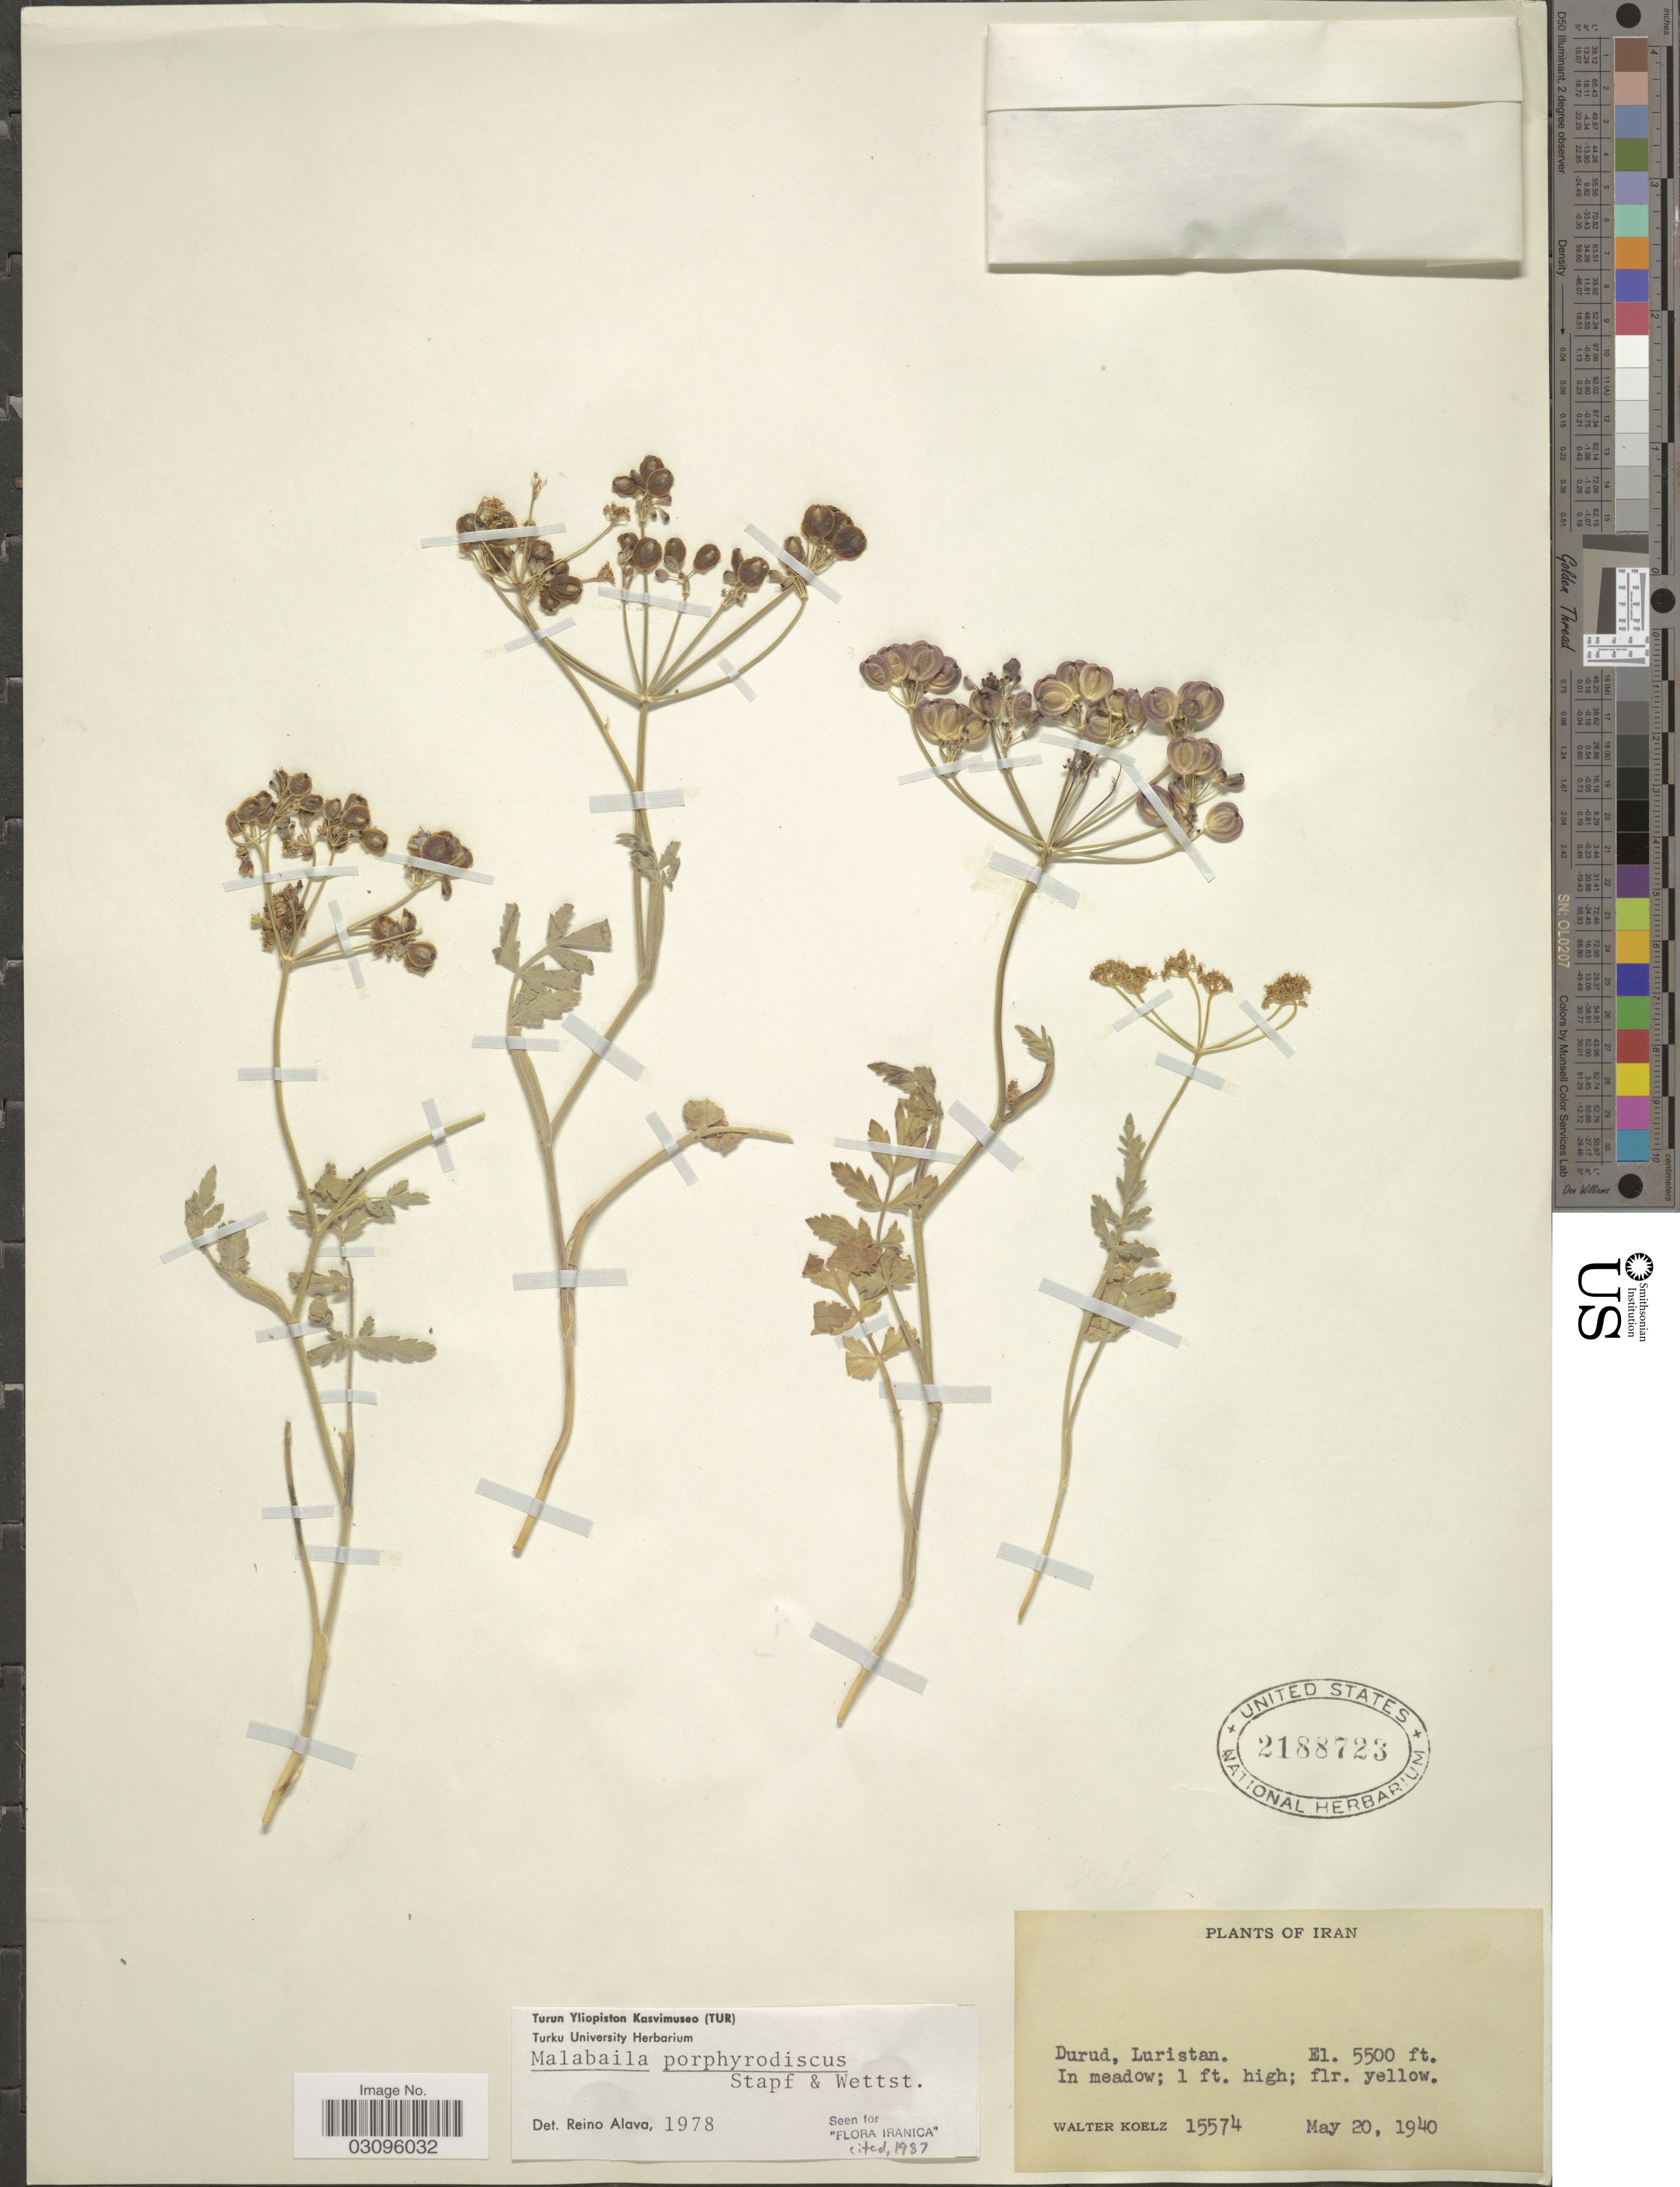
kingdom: Plantae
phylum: Tracheophyta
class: Magnoliopsida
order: Apiales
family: Apiaceae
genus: Malabaila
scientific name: Malabaila porphyrodiscus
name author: Stapf & Wettst.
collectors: W. N. Koelz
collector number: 15574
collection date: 1940-05-20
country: Iran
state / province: Lorestan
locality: Durud, Luristan.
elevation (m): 1676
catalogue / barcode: US 2188723